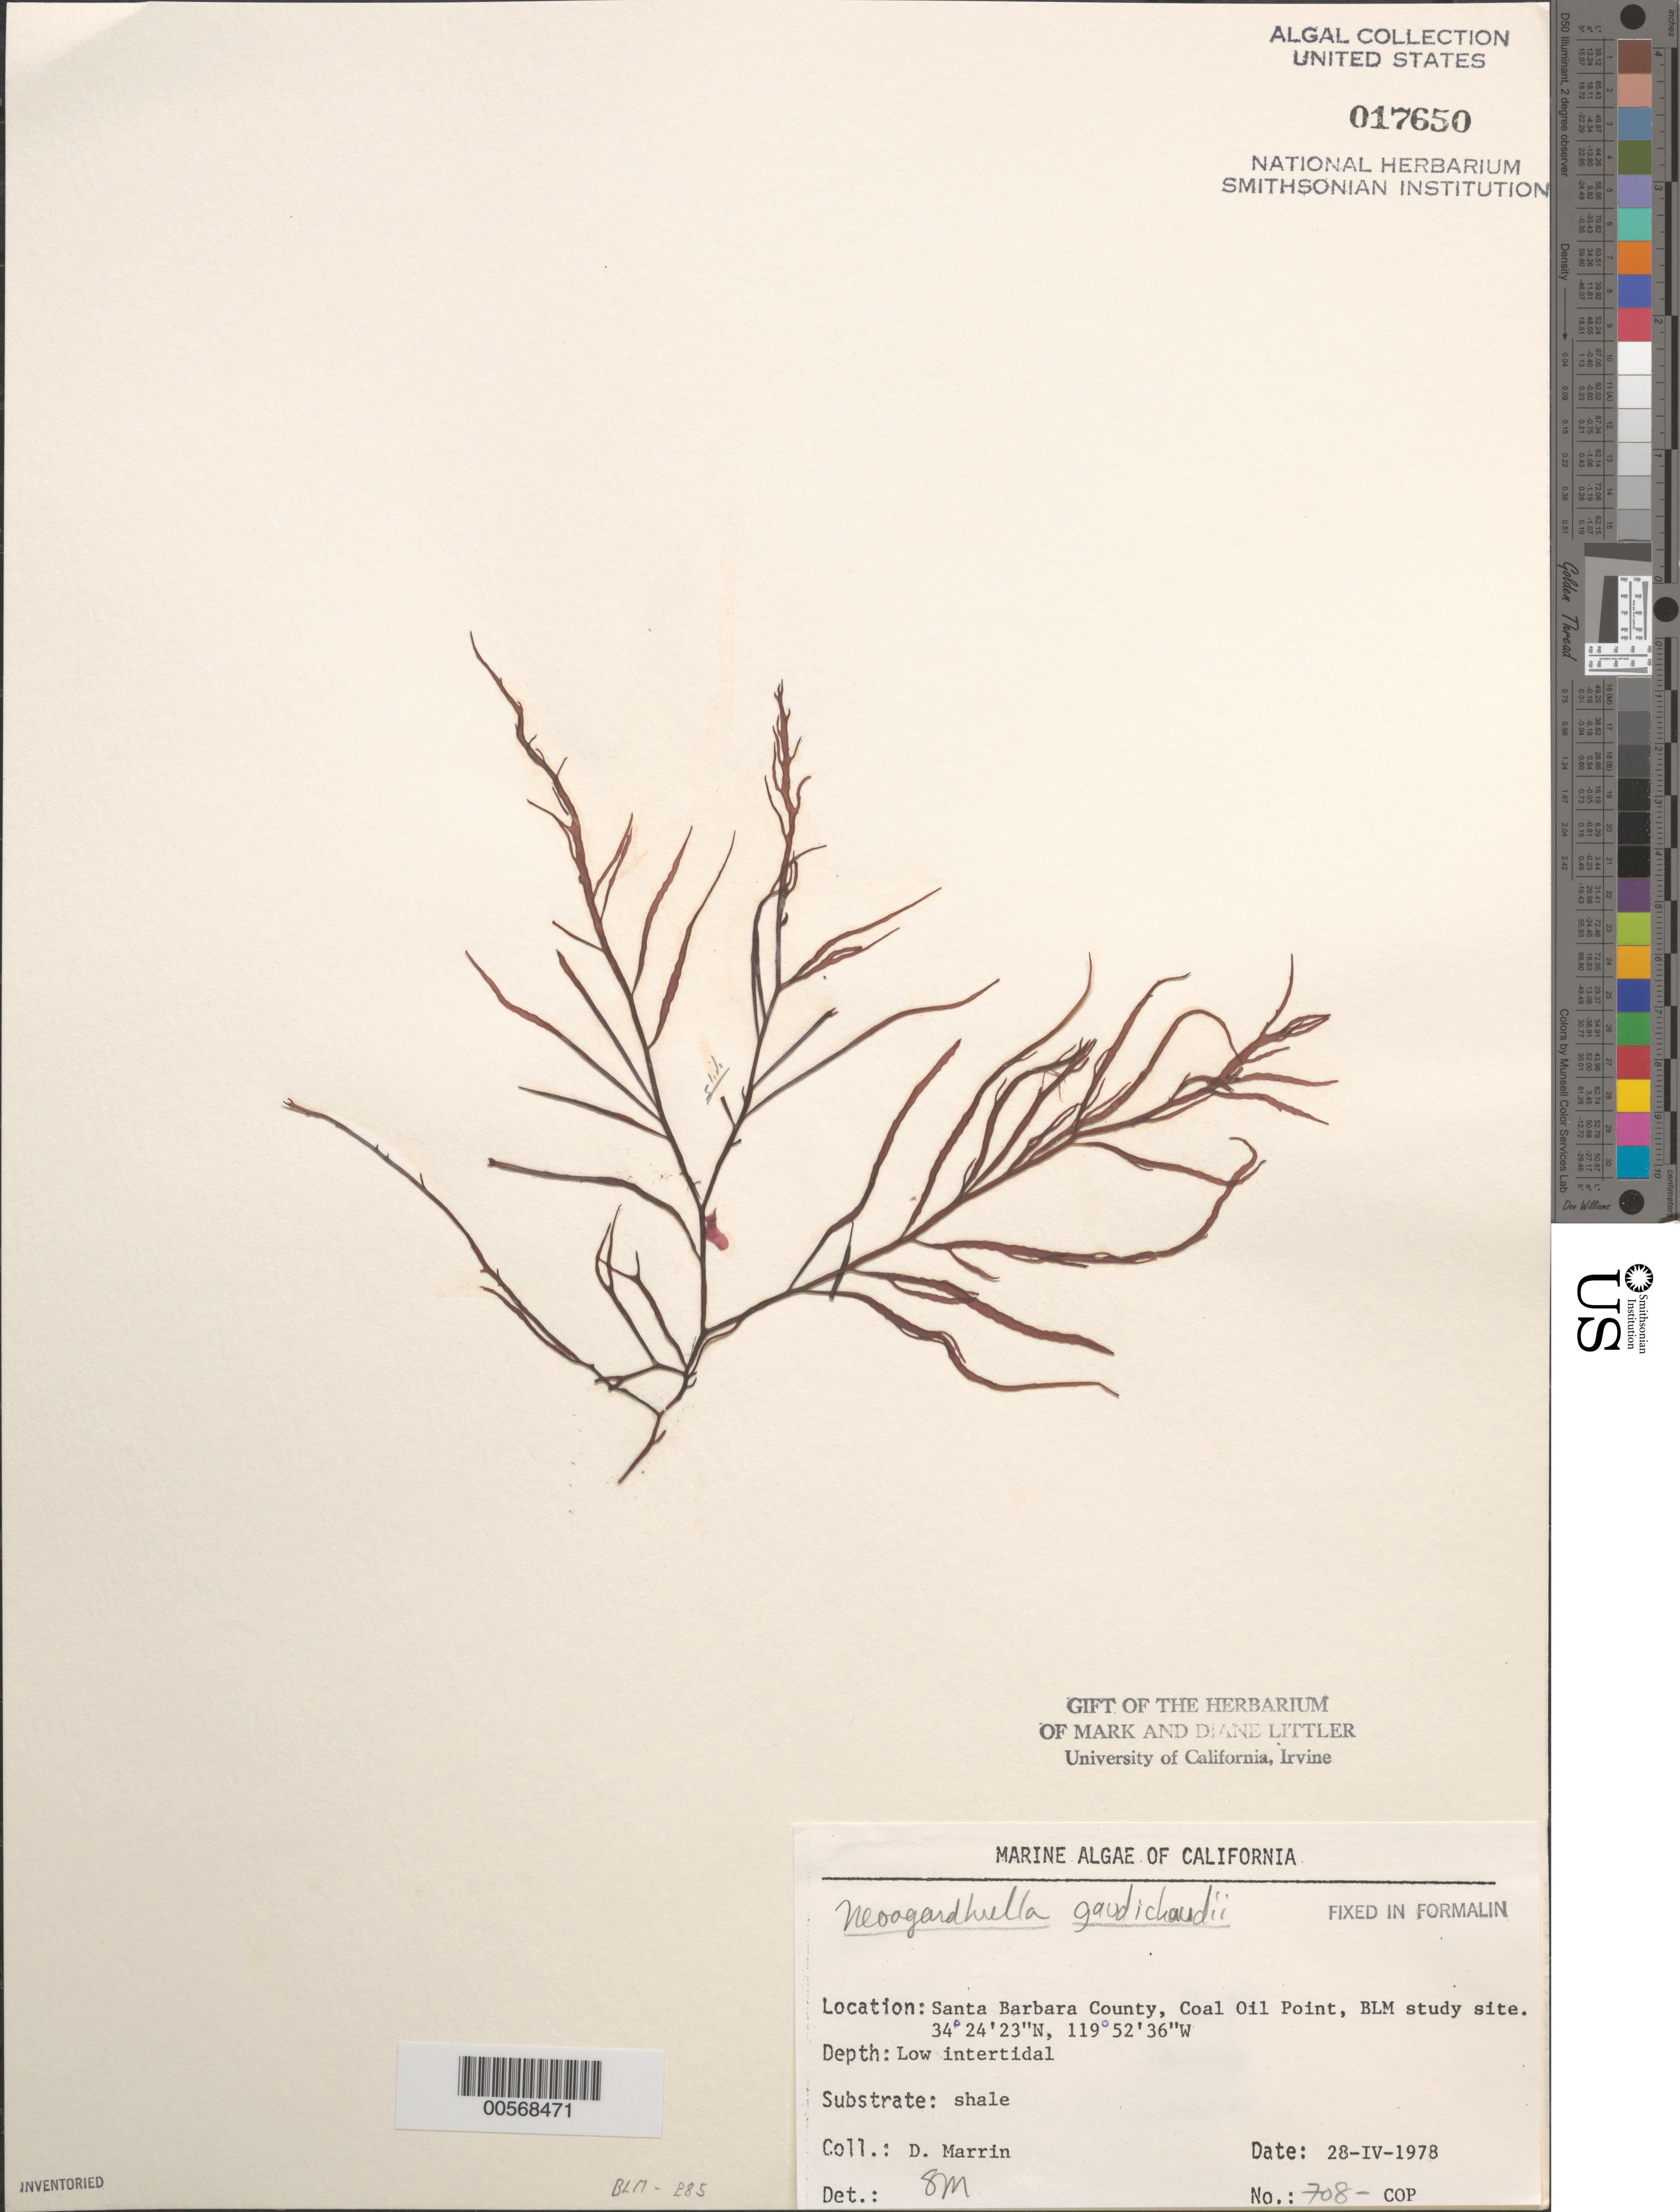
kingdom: Plantae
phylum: Rhodophyta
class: Florideophyceae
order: Gigartinales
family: Solieriaceae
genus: Sarcodiotheca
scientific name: Sarcodiotheca gaudichaudii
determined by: Algae name updating Project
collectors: D. Marrin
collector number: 708-cop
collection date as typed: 28 Apr 1978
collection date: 1978-04-28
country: United States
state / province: California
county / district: Santa Barbara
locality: Coal Oil Point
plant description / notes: BLM-SOCALBIGHT Rocky Intertidal Survey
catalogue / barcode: US 17650